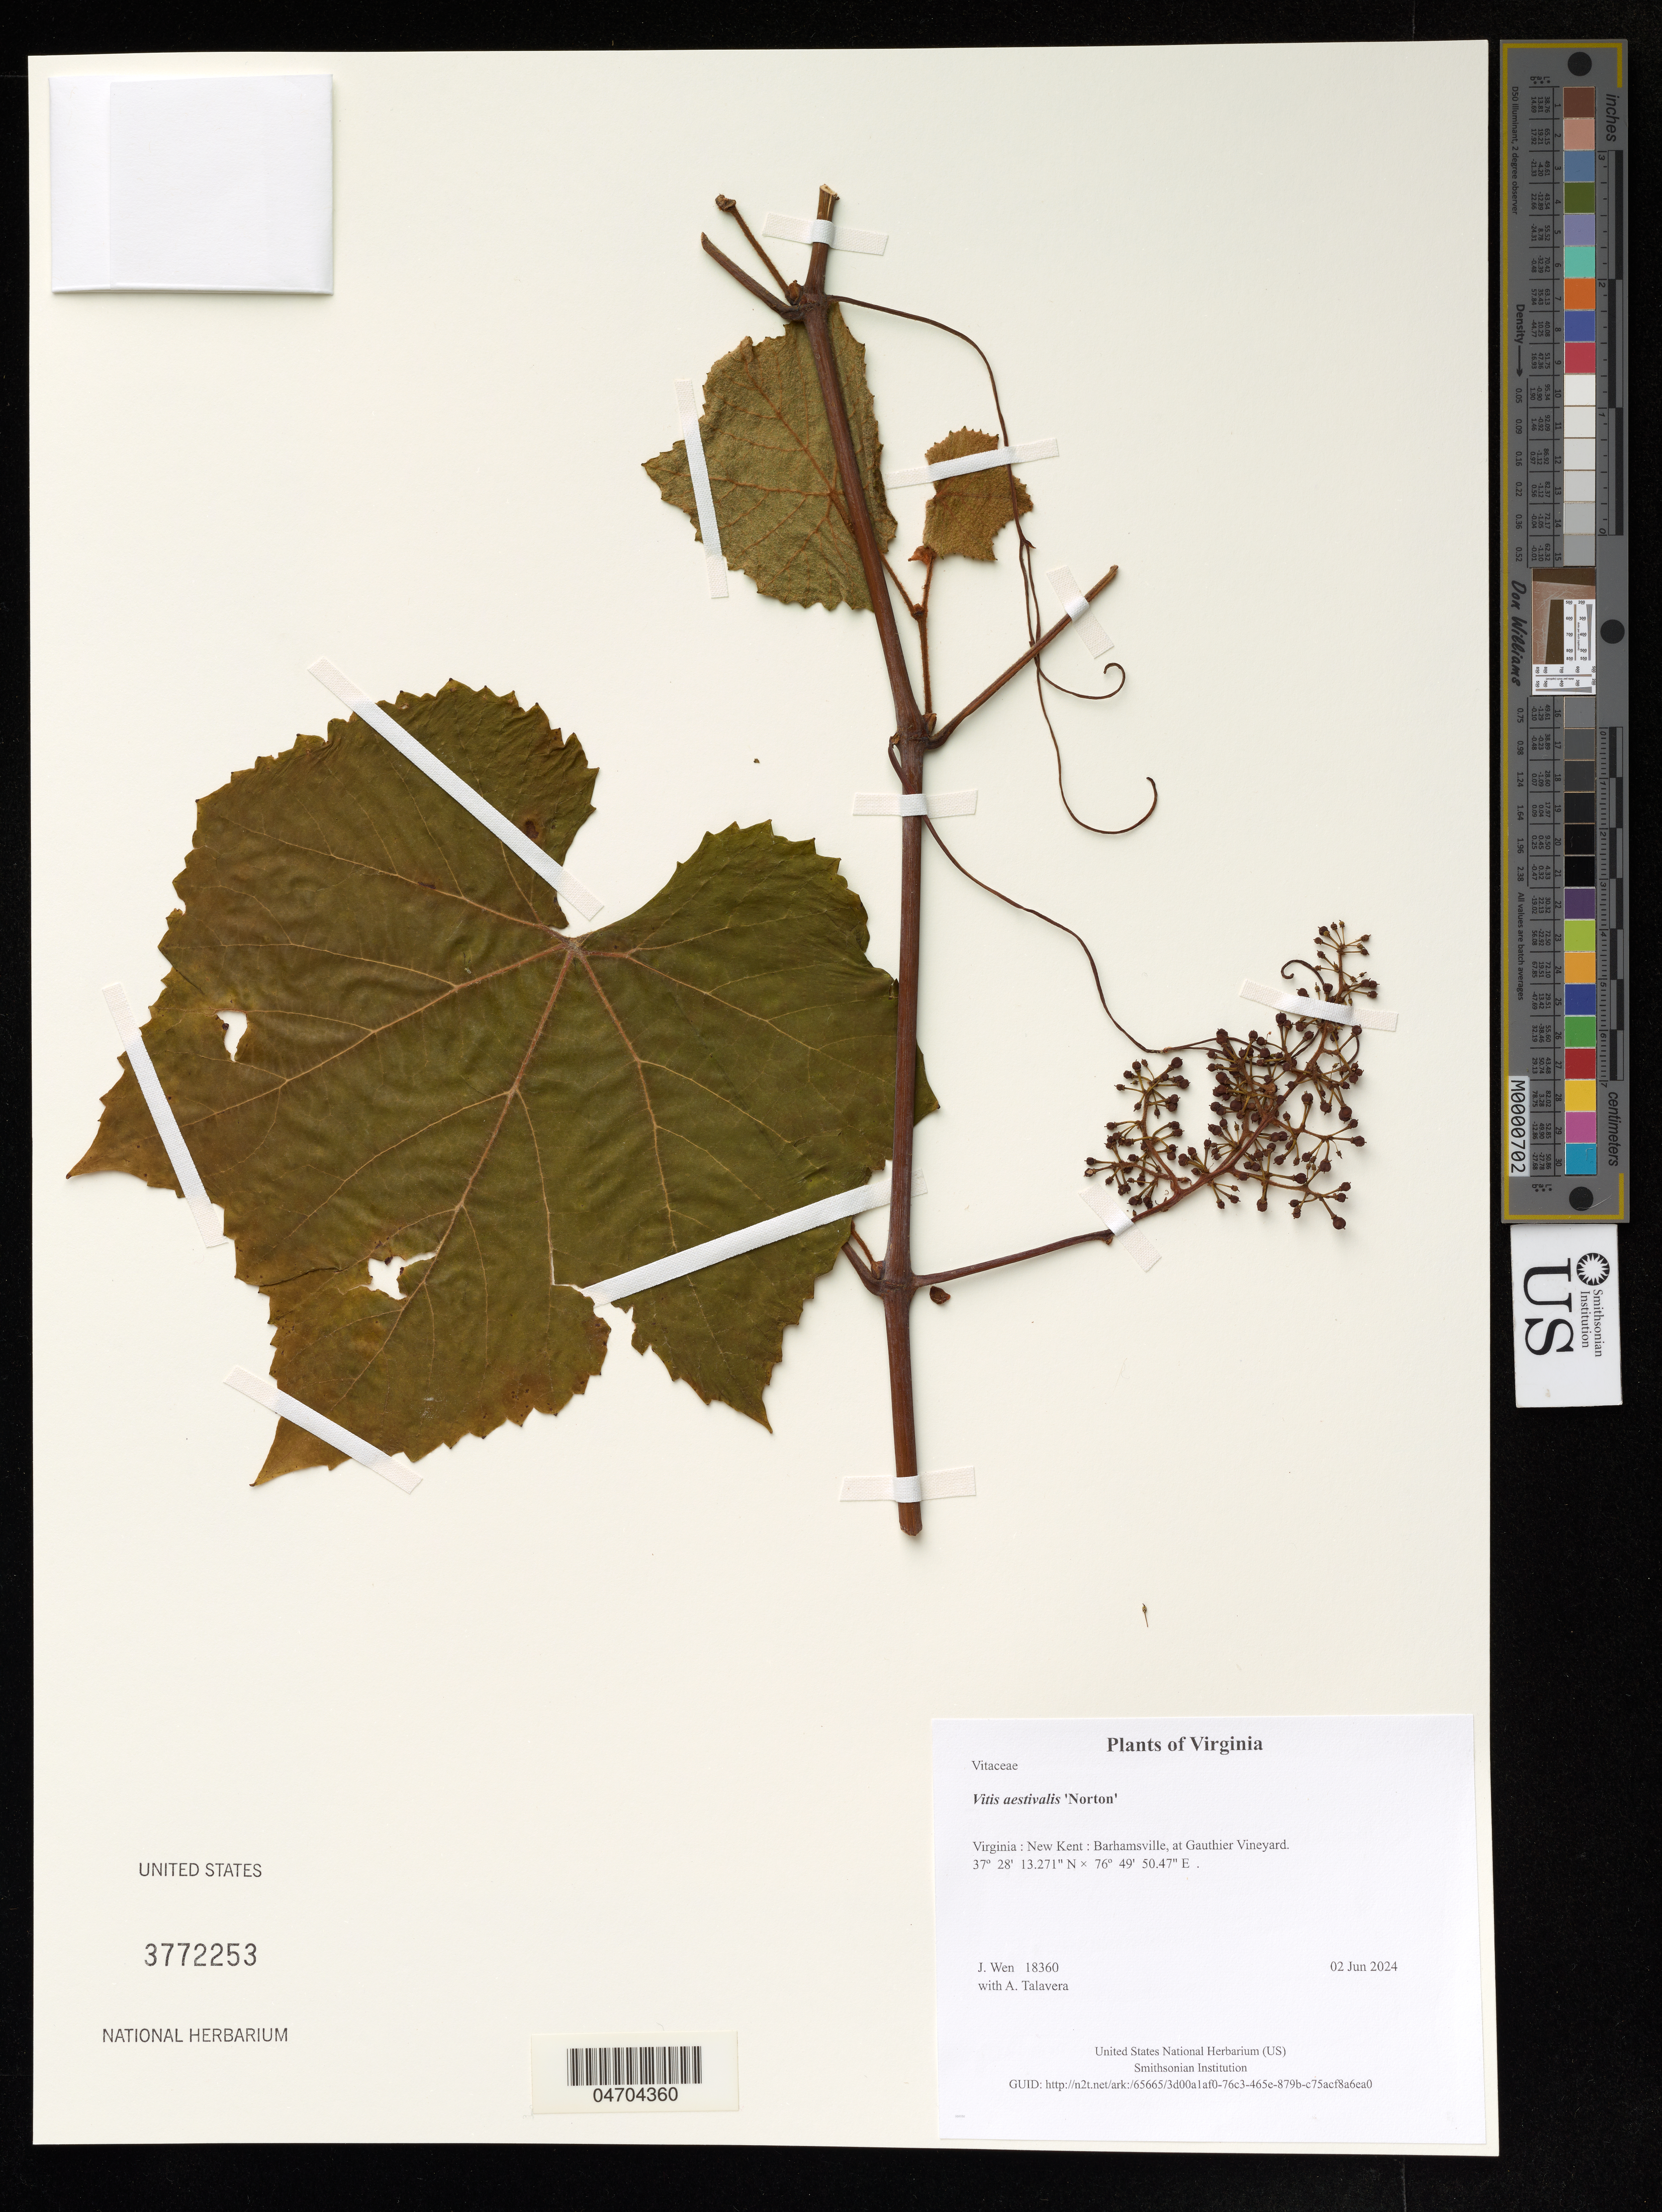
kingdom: Plantae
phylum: Tracheophyta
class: Magnoliopsida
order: Vitales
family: Vitaceae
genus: Vitis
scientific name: Vitis aestivalis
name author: Michx.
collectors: J. Wen & A. Talavera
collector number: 18360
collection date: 2024-06-02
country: United States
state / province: Virginia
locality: New Kent: Barhamsville, at Gauthier Vineyard.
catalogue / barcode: US 3772253